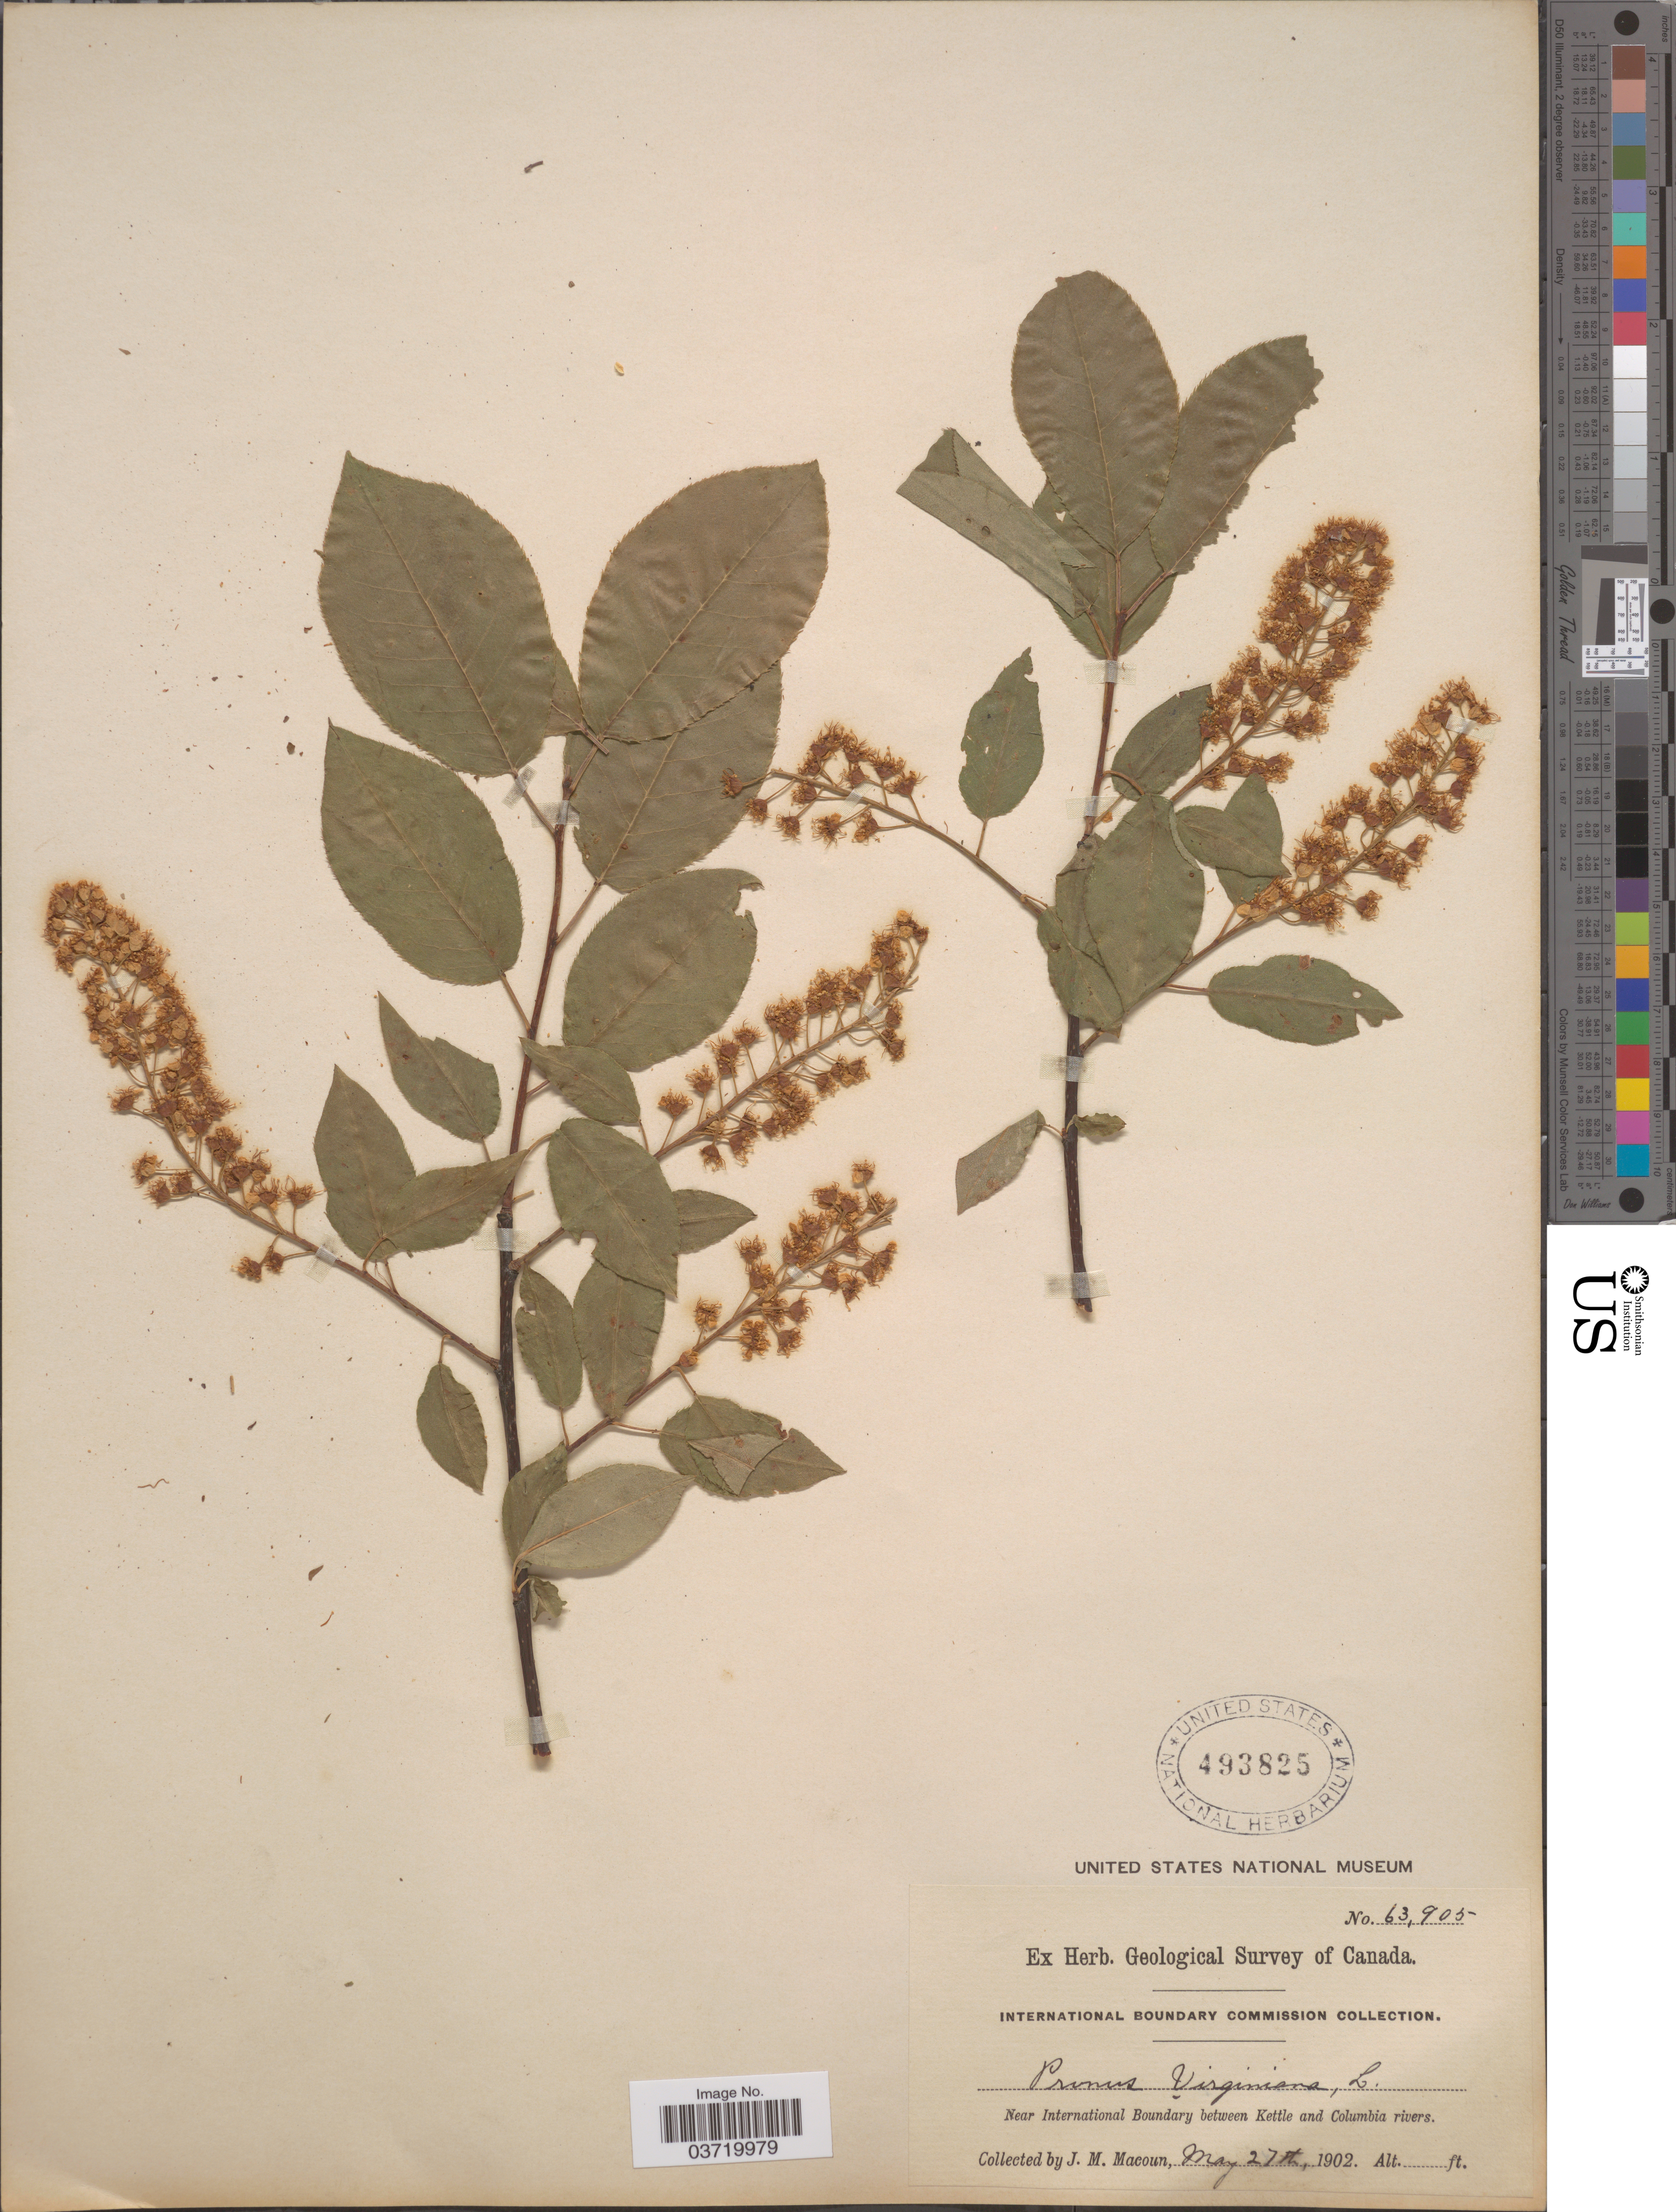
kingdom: Plantae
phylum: Tracheophyta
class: Magnoliopsida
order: Rosales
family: Rosaceae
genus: Prunus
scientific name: Prunus virginiana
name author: L.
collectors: J. M. Macoun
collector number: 63905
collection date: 1902-05-27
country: Canada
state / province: British Columbia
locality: Near International Boundary between Kettle and Columbia rivers.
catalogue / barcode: US 493825